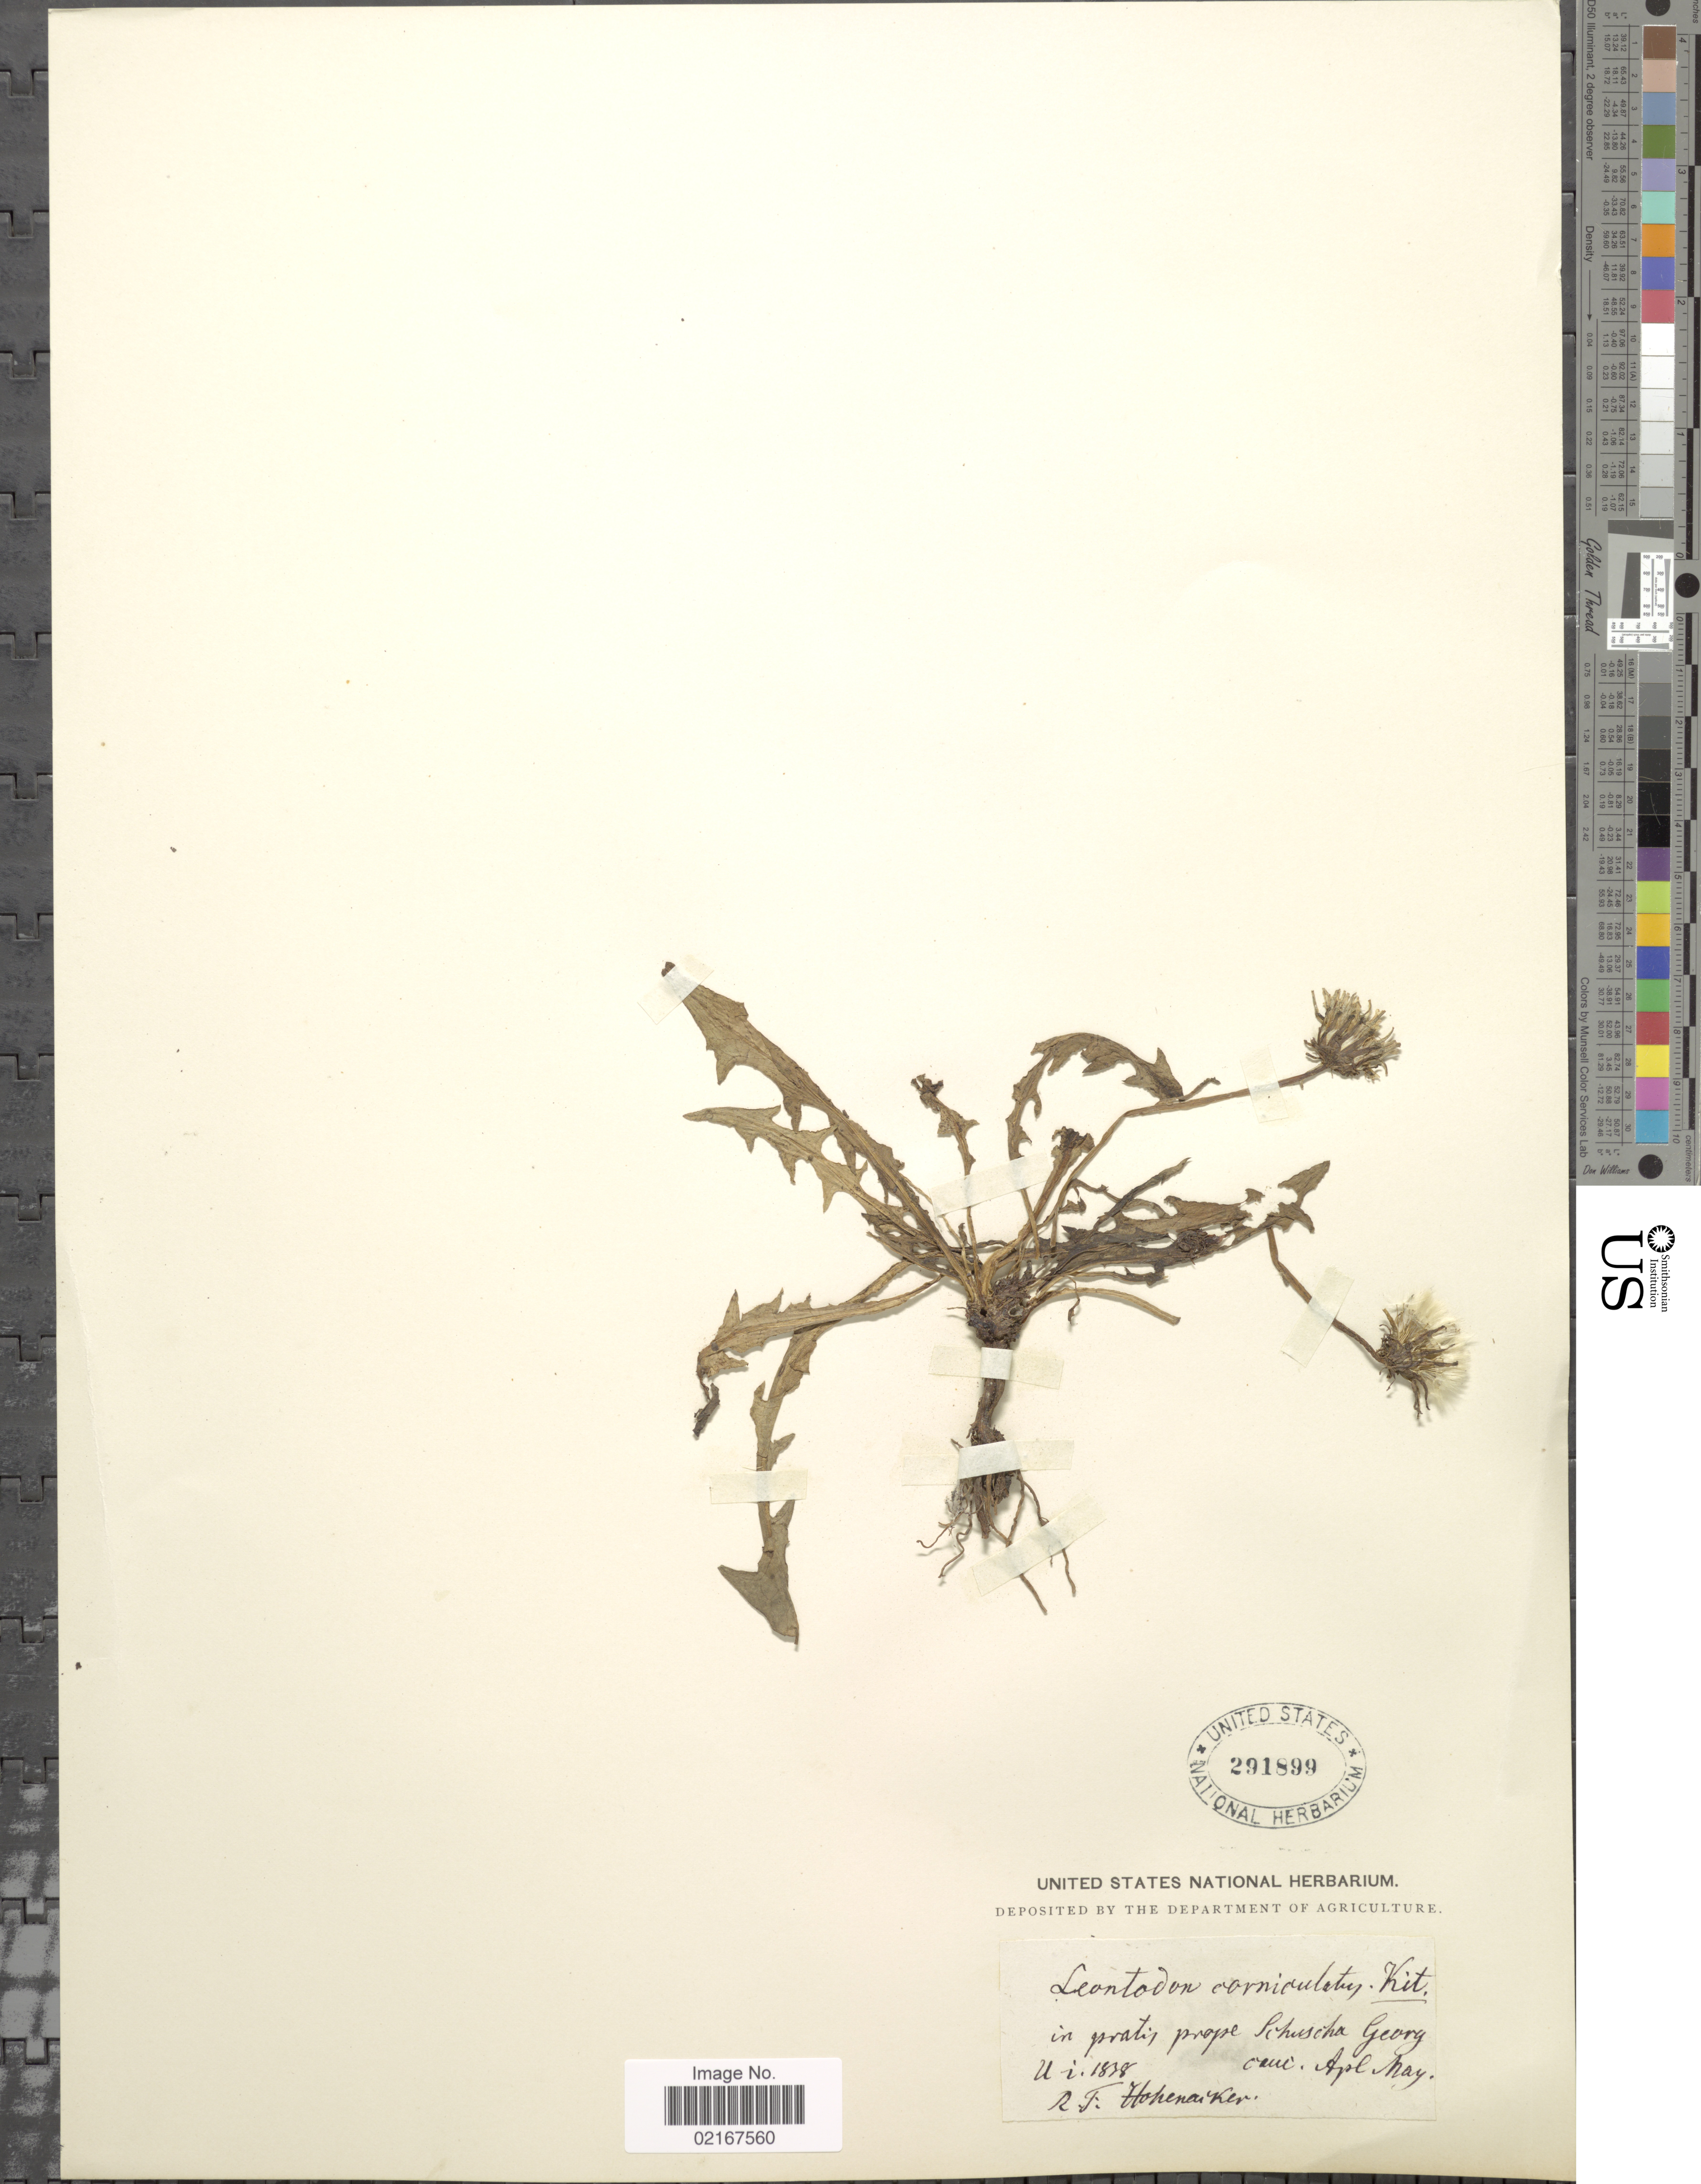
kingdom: Plantae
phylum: Tracheophyta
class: Magnoliopsida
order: Asterales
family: Asteraceae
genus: Leontodon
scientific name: Leontodon corniculatus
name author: Kit.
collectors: R. F. Hohenacker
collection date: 1838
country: Georgia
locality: Prope Schuscha Georg [interpreted]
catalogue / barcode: US 291899